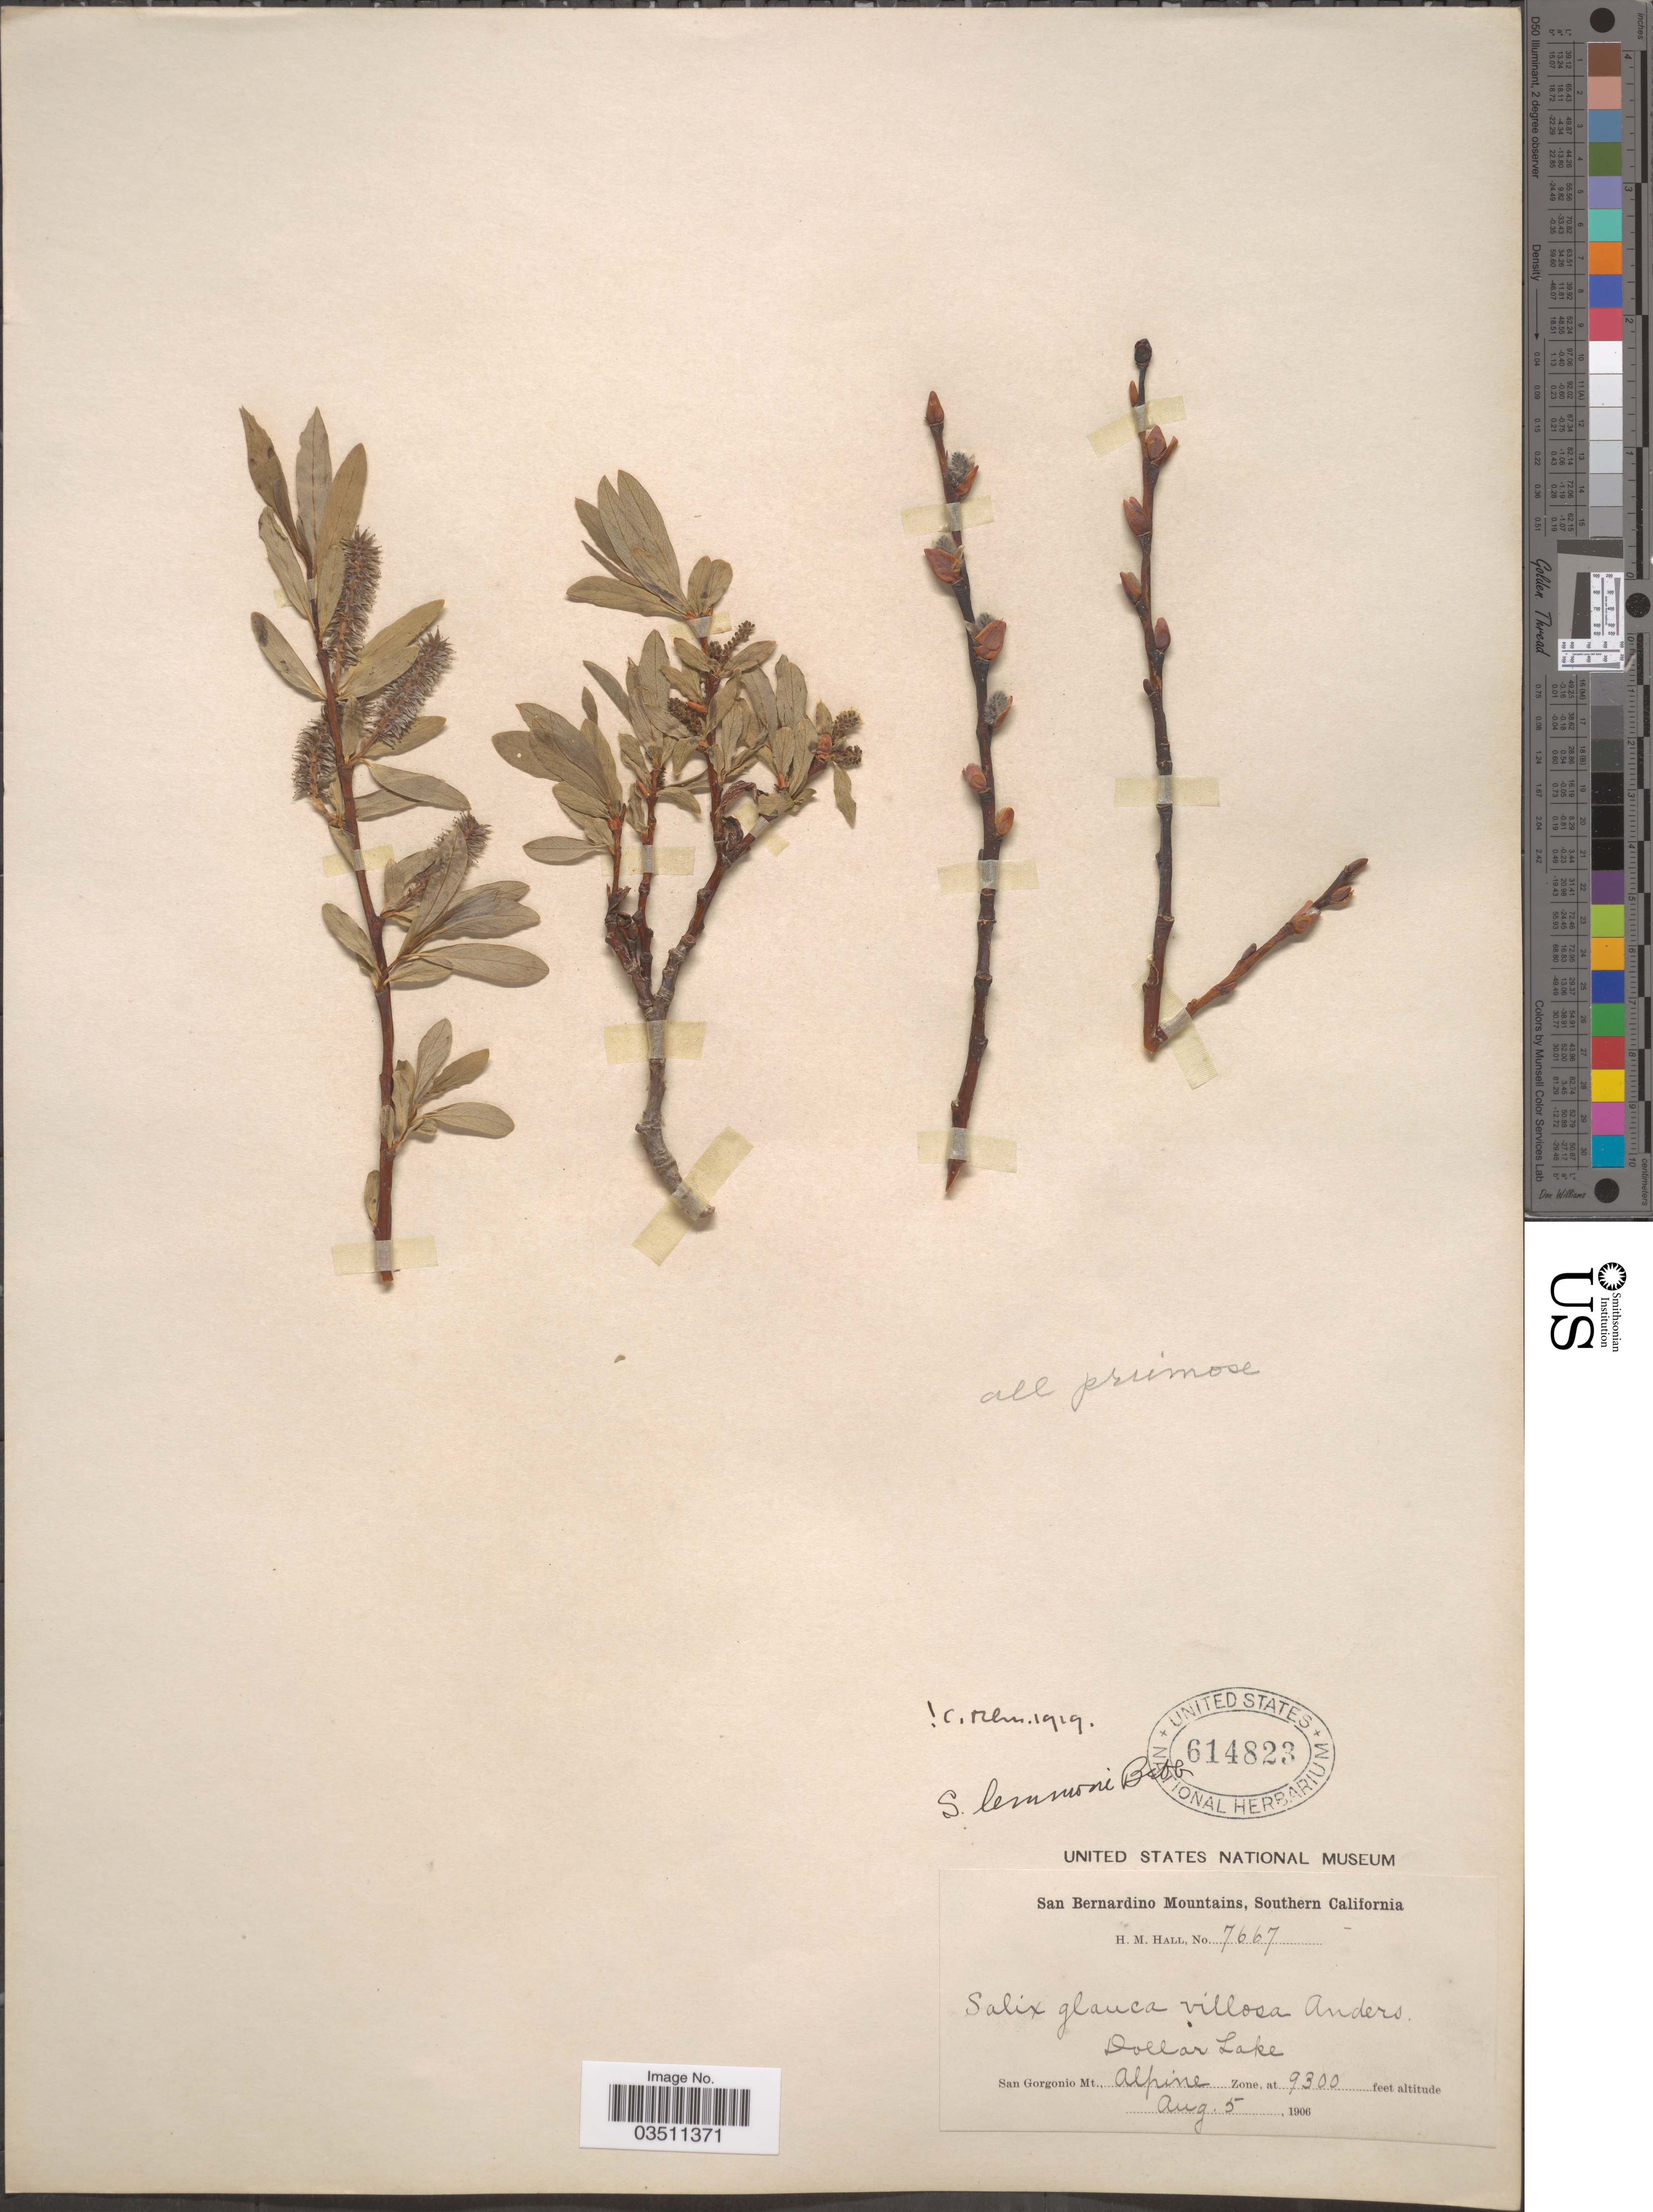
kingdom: Plantae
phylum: Tracheophyta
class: Magnoliopsida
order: Malpighiales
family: Salicaceae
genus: Salix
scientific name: Salix lemmonii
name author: Bebb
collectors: H. M. Hall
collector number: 7667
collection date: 1906-08-05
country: United States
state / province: California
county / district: San Bernardino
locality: San Bernardino Mountains, Southern California. Dollar Lake. San Gorgonio Mt, Alpine Zone.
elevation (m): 2835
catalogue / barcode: US 614823